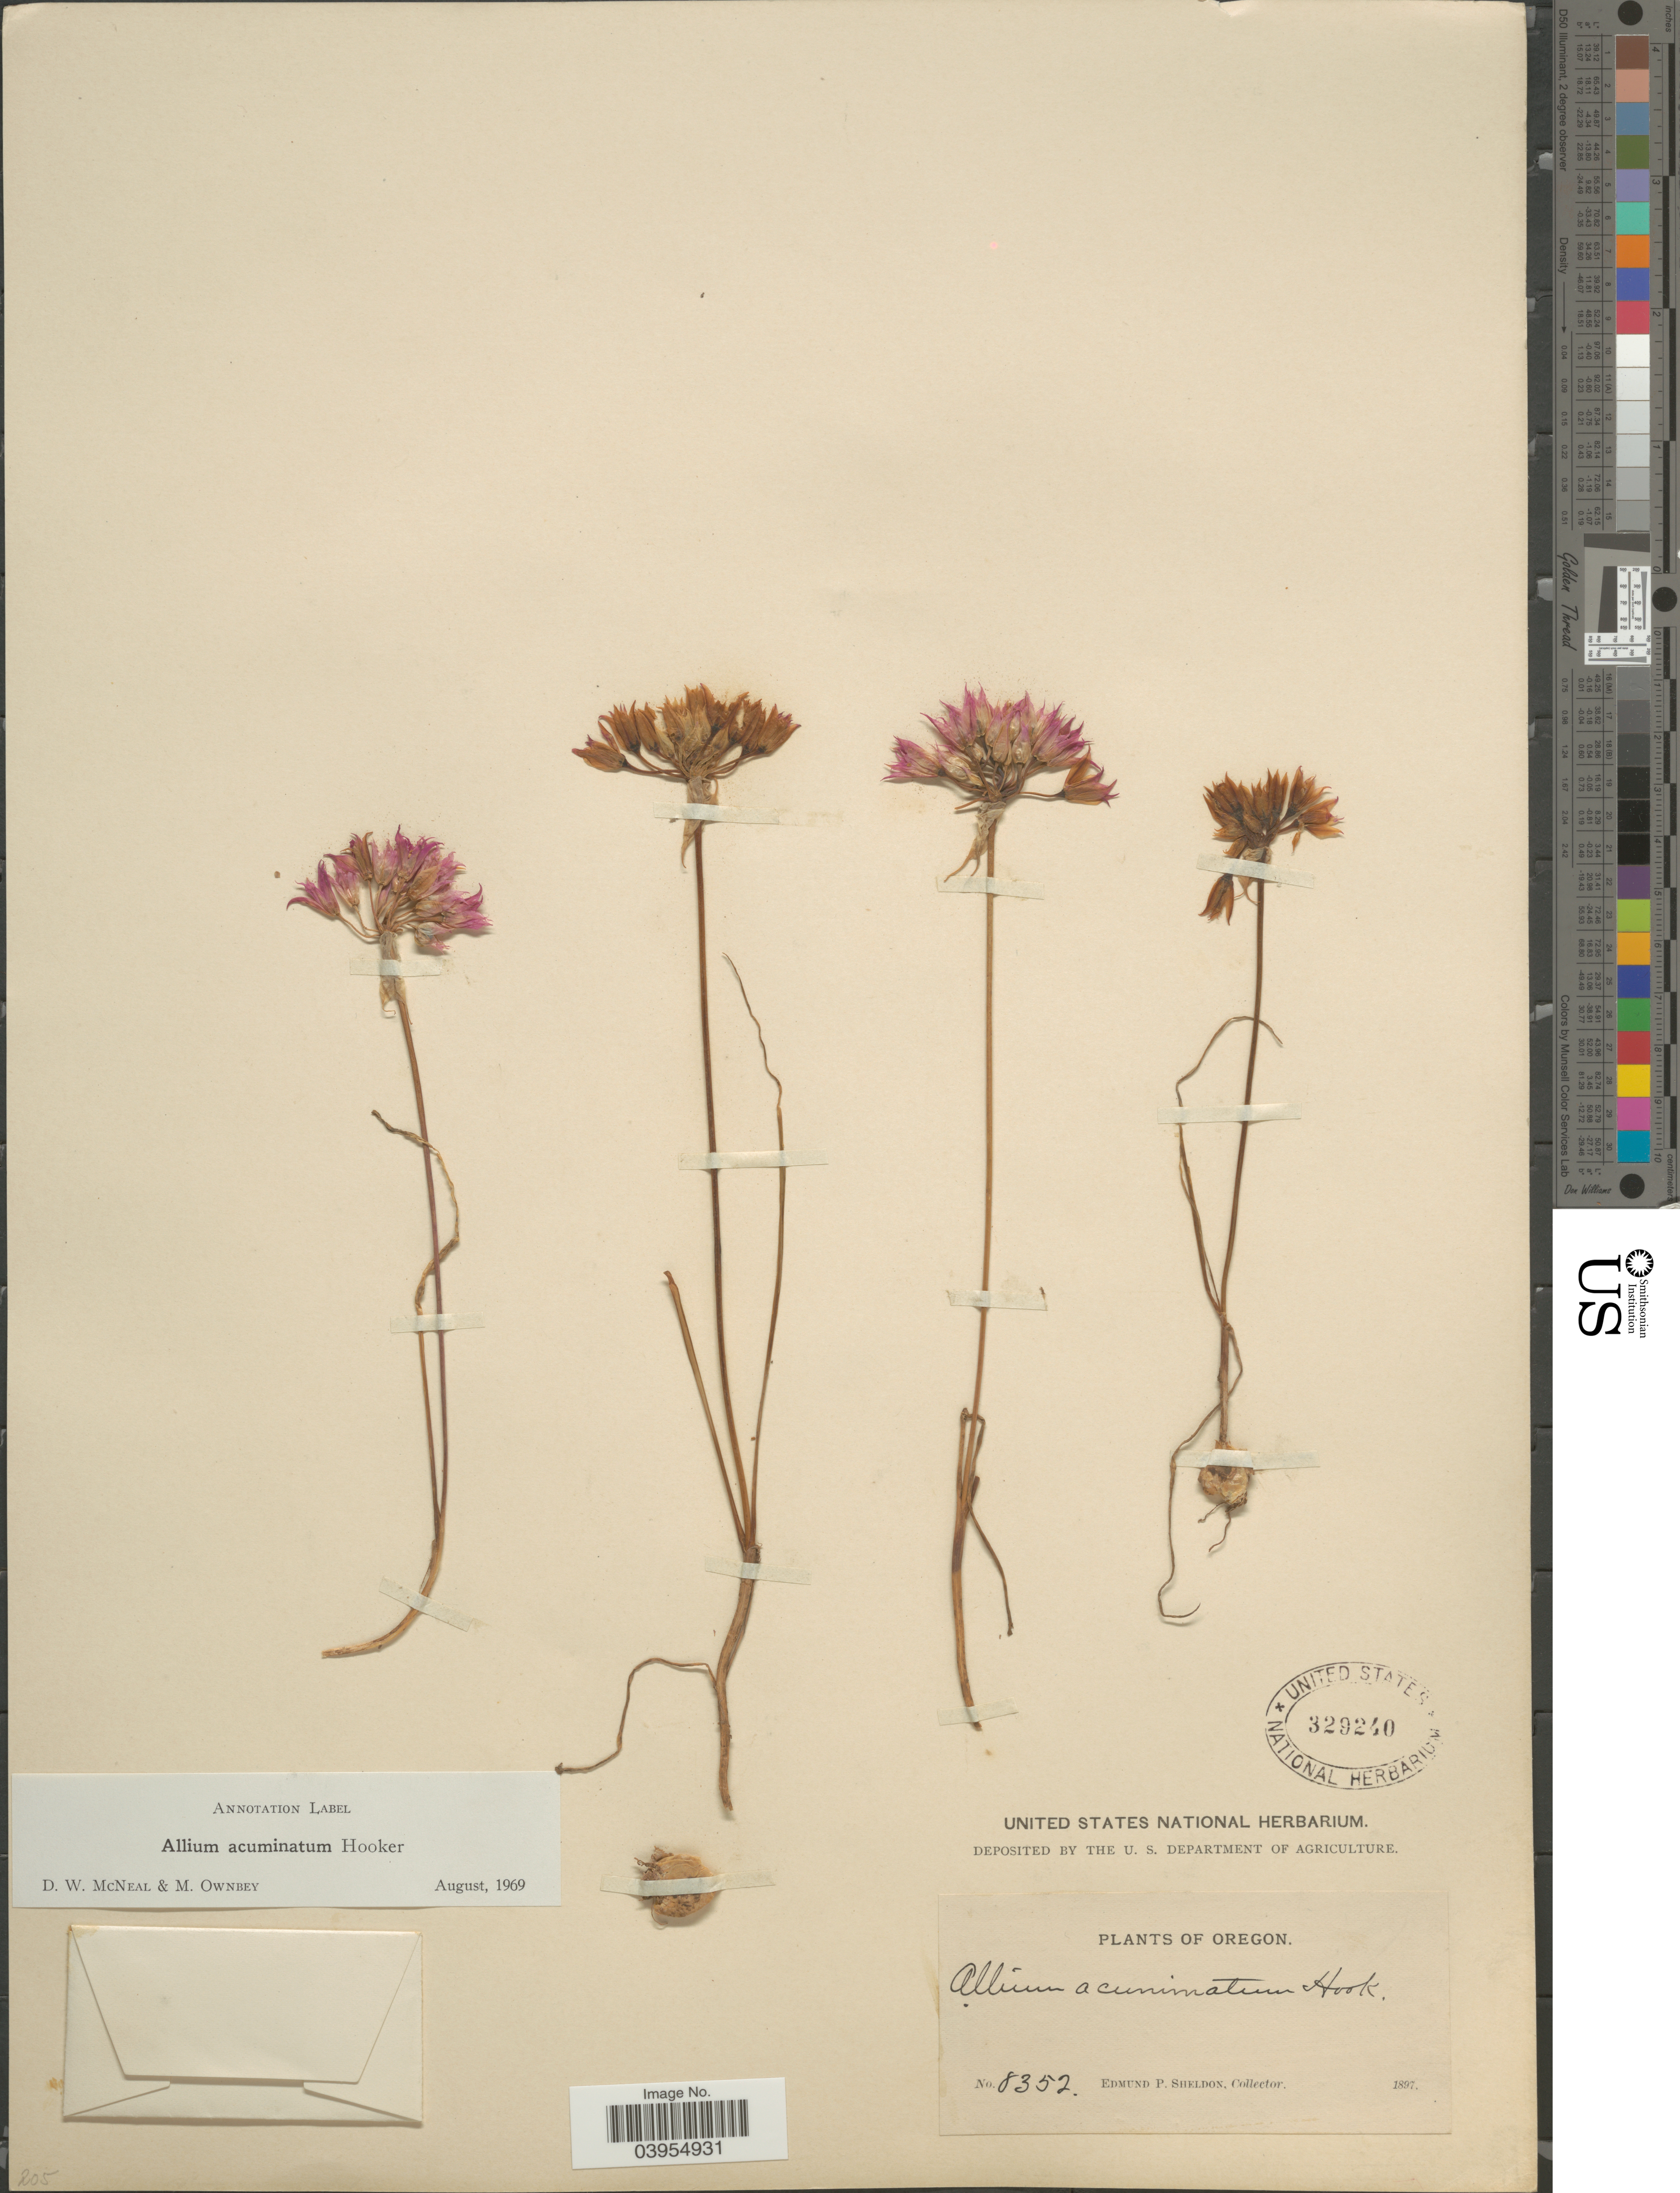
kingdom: Plantae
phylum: Tracheophyta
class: Liliopsida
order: Asparagales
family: Amaryllidaceae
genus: Allium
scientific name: Allium acuminatum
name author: Hook.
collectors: E. P. Sheldon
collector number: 8352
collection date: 1897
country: United States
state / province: Oregon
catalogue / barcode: US 329240